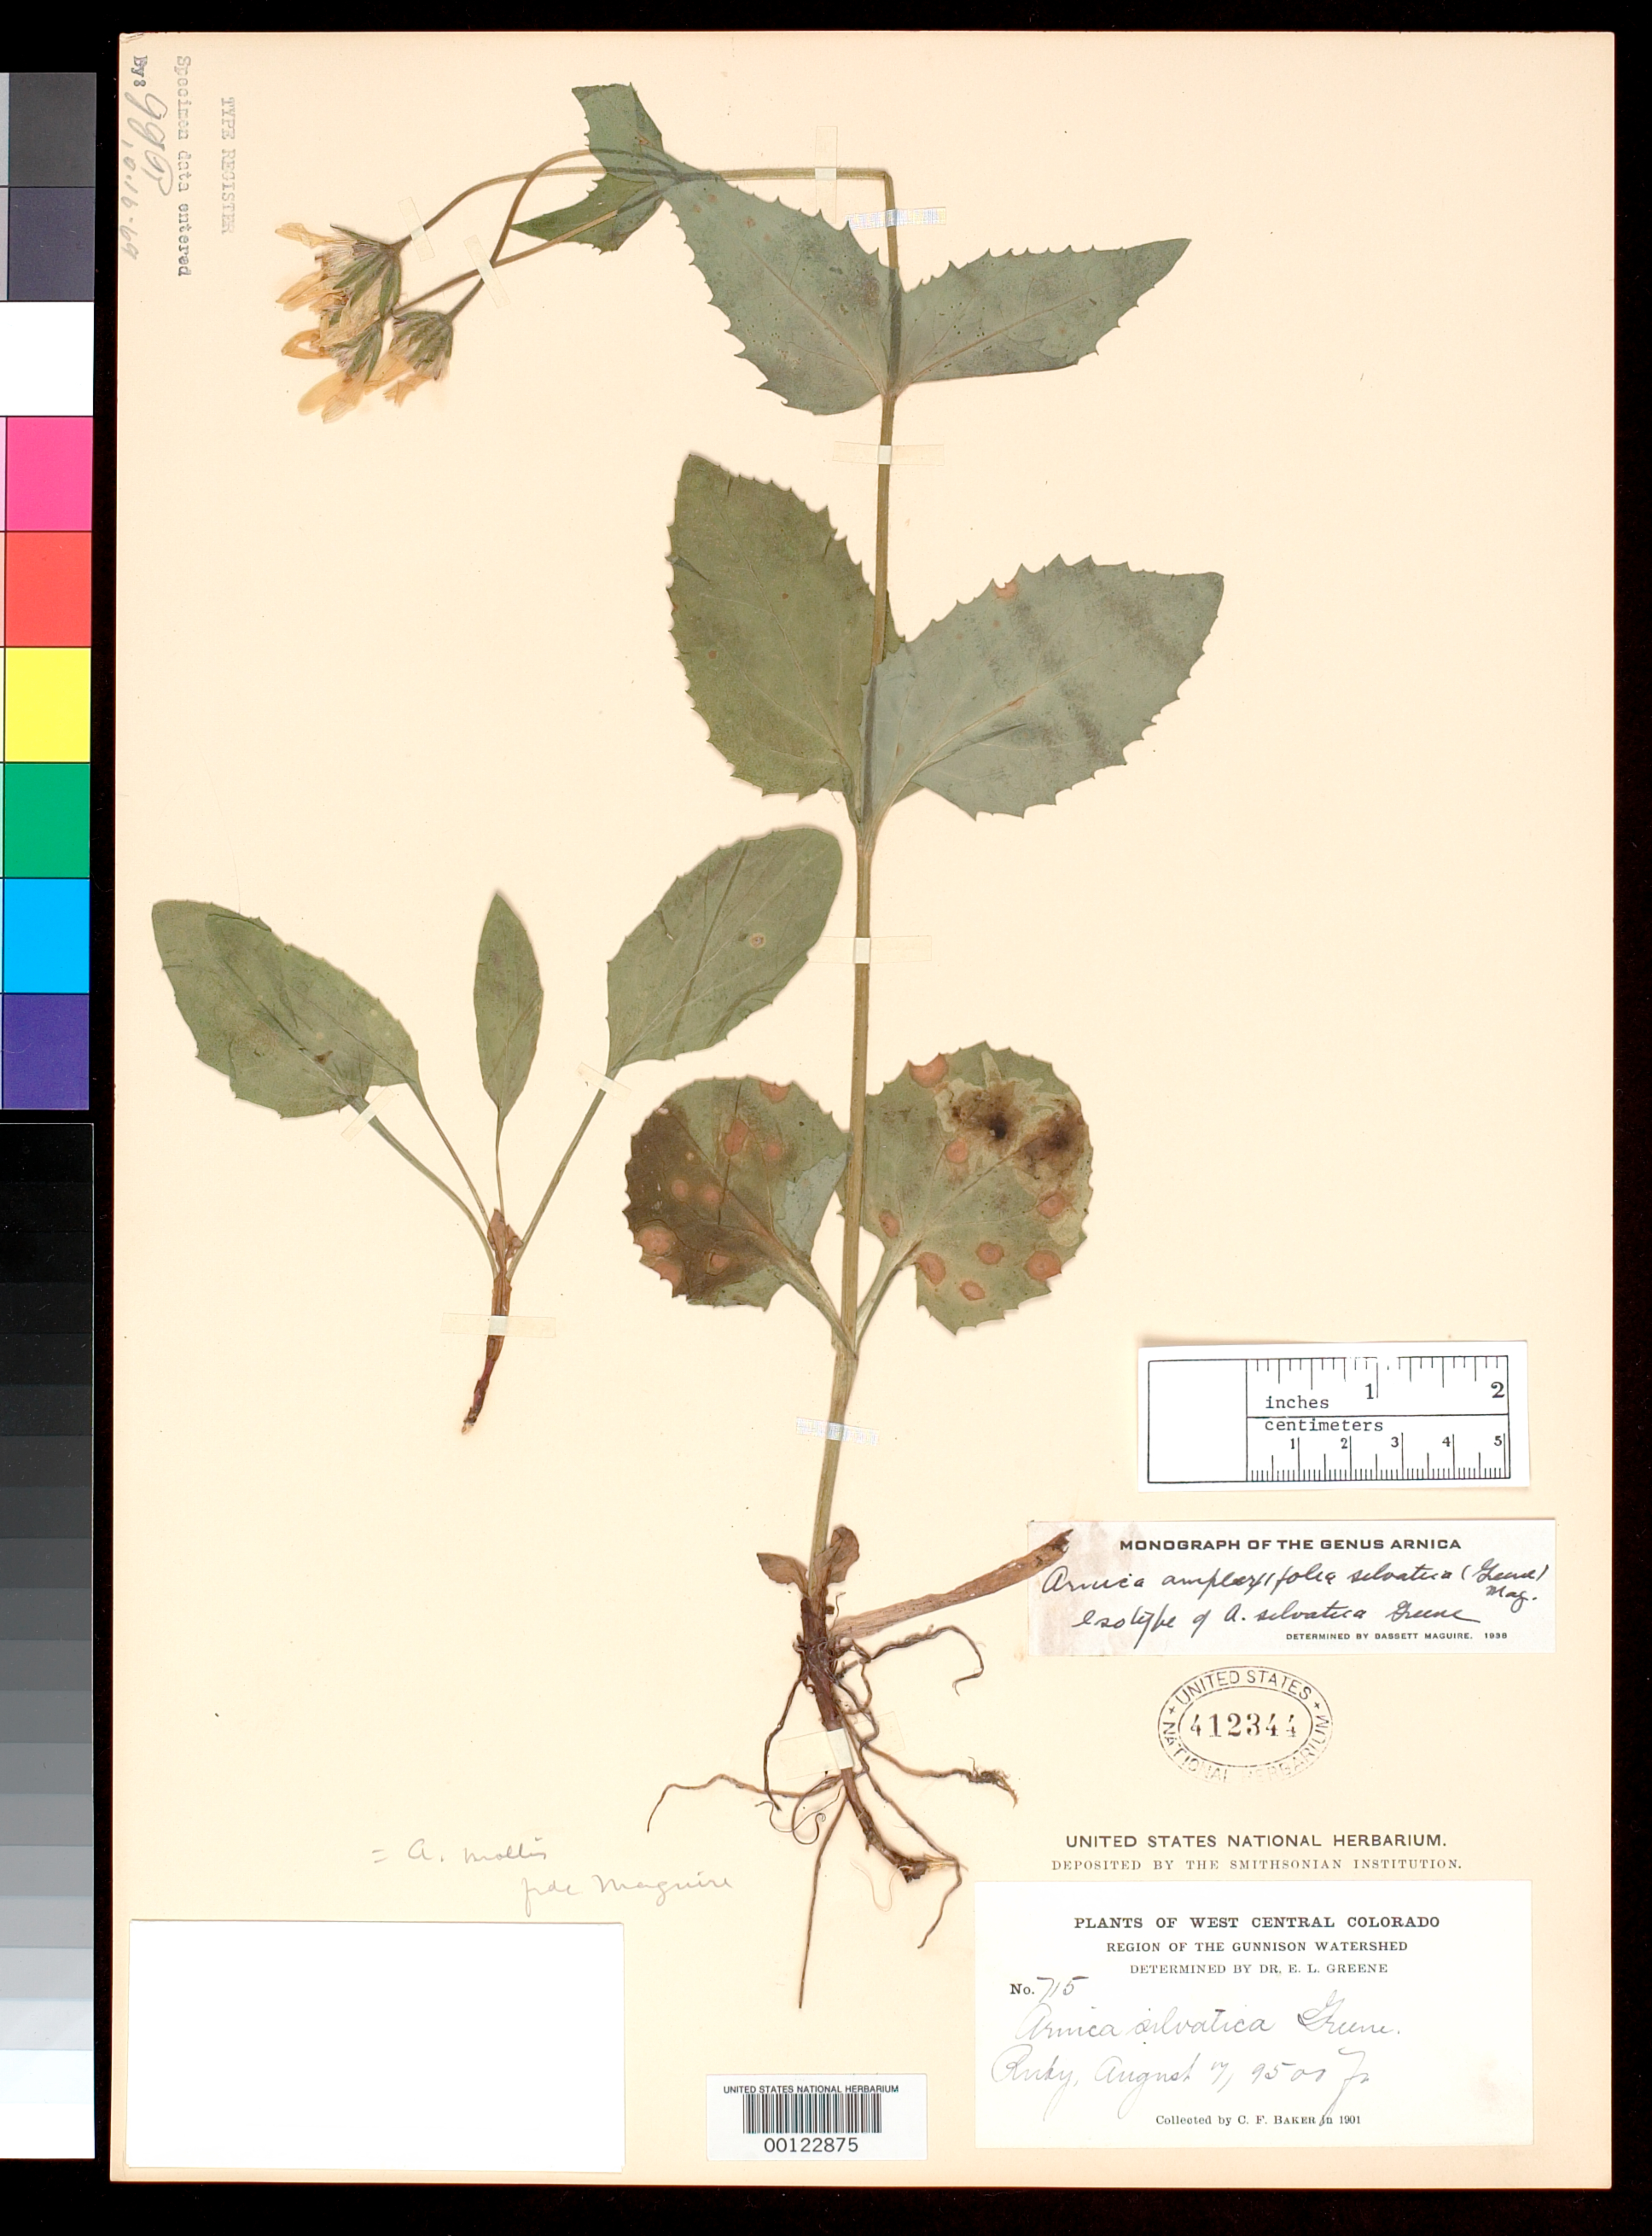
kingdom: Plantae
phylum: Tracheophyta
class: Magnoliopsida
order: Asterales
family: Asteraceae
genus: Arnica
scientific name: Arnica silvatica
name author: Greene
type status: Isotype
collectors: C. F. Baker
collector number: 715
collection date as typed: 07 Aug 1901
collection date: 1901-08-07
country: United States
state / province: Colorado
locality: Ruby.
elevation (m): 2896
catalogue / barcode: US 412344